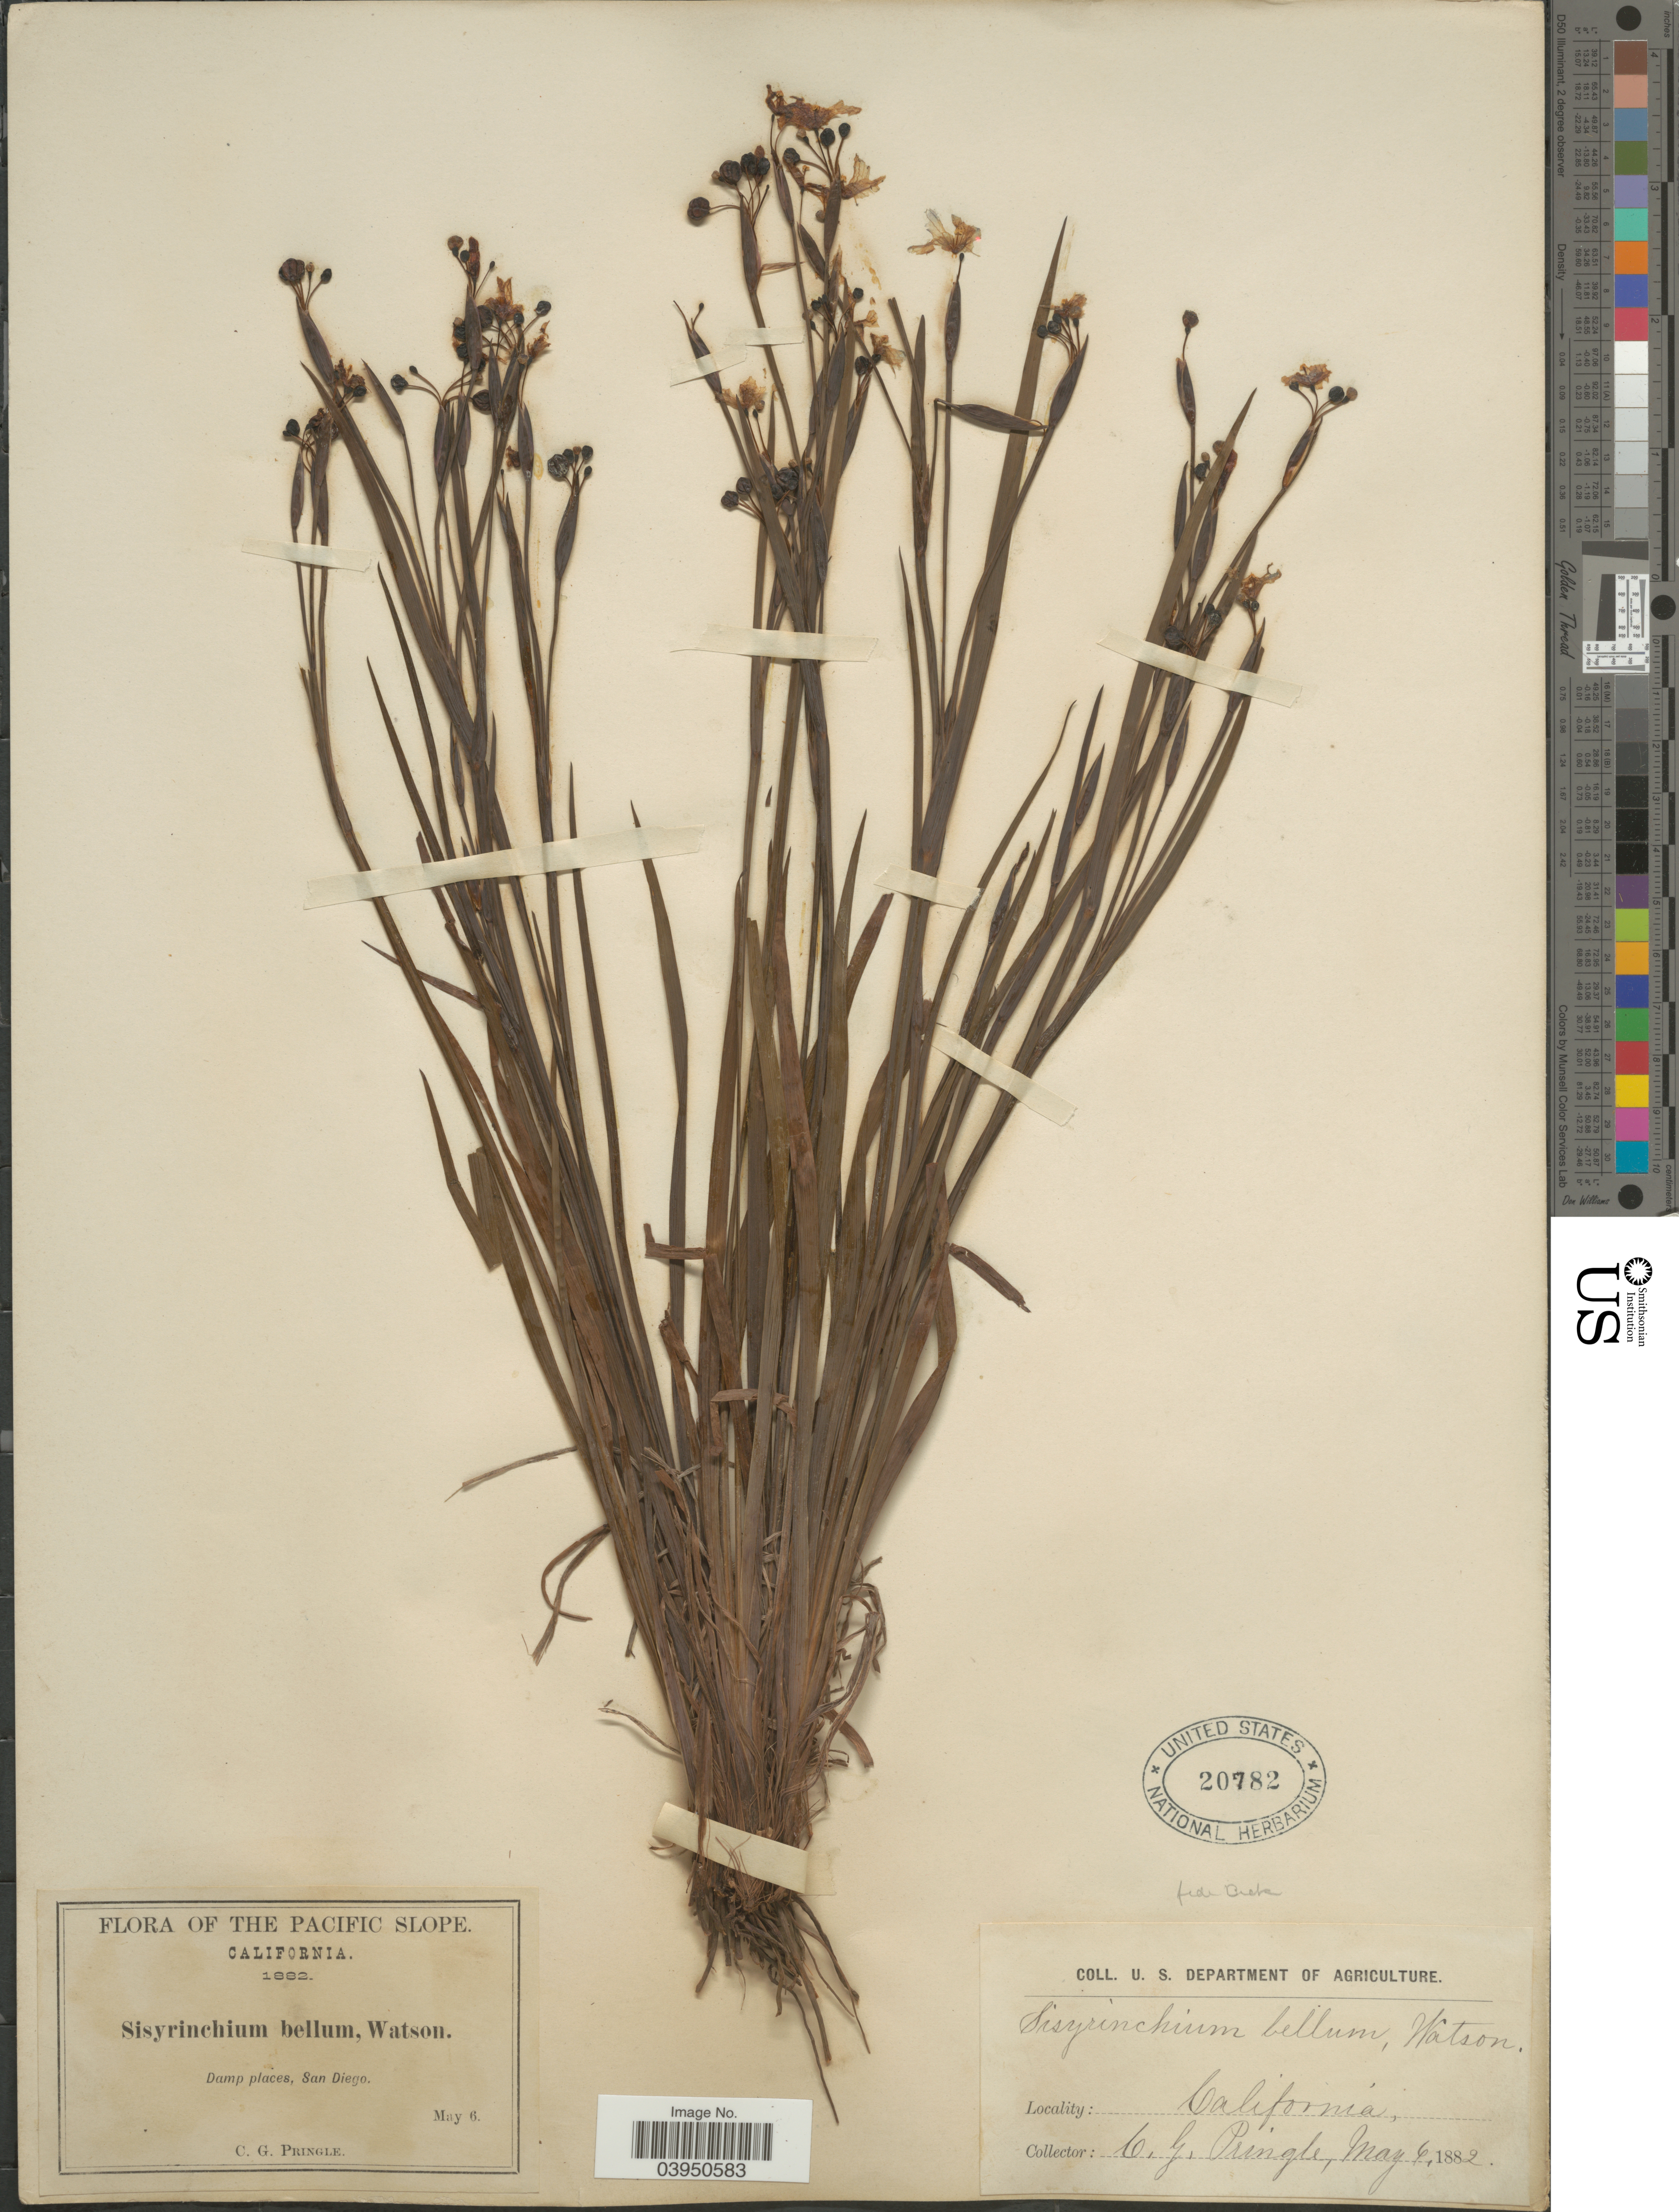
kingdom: Plantae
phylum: Tracheophyta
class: Liliopsida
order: Asparagales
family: Iridaceae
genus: Sisyrinchium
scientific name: Sisyrinchium bellum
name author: S. Watson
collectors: C. G. Pringle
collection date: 1882-05-06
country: United States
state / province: California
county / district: San Diego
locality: The Pacific Slope. Damp places, San Diego.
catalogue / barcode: US 20782